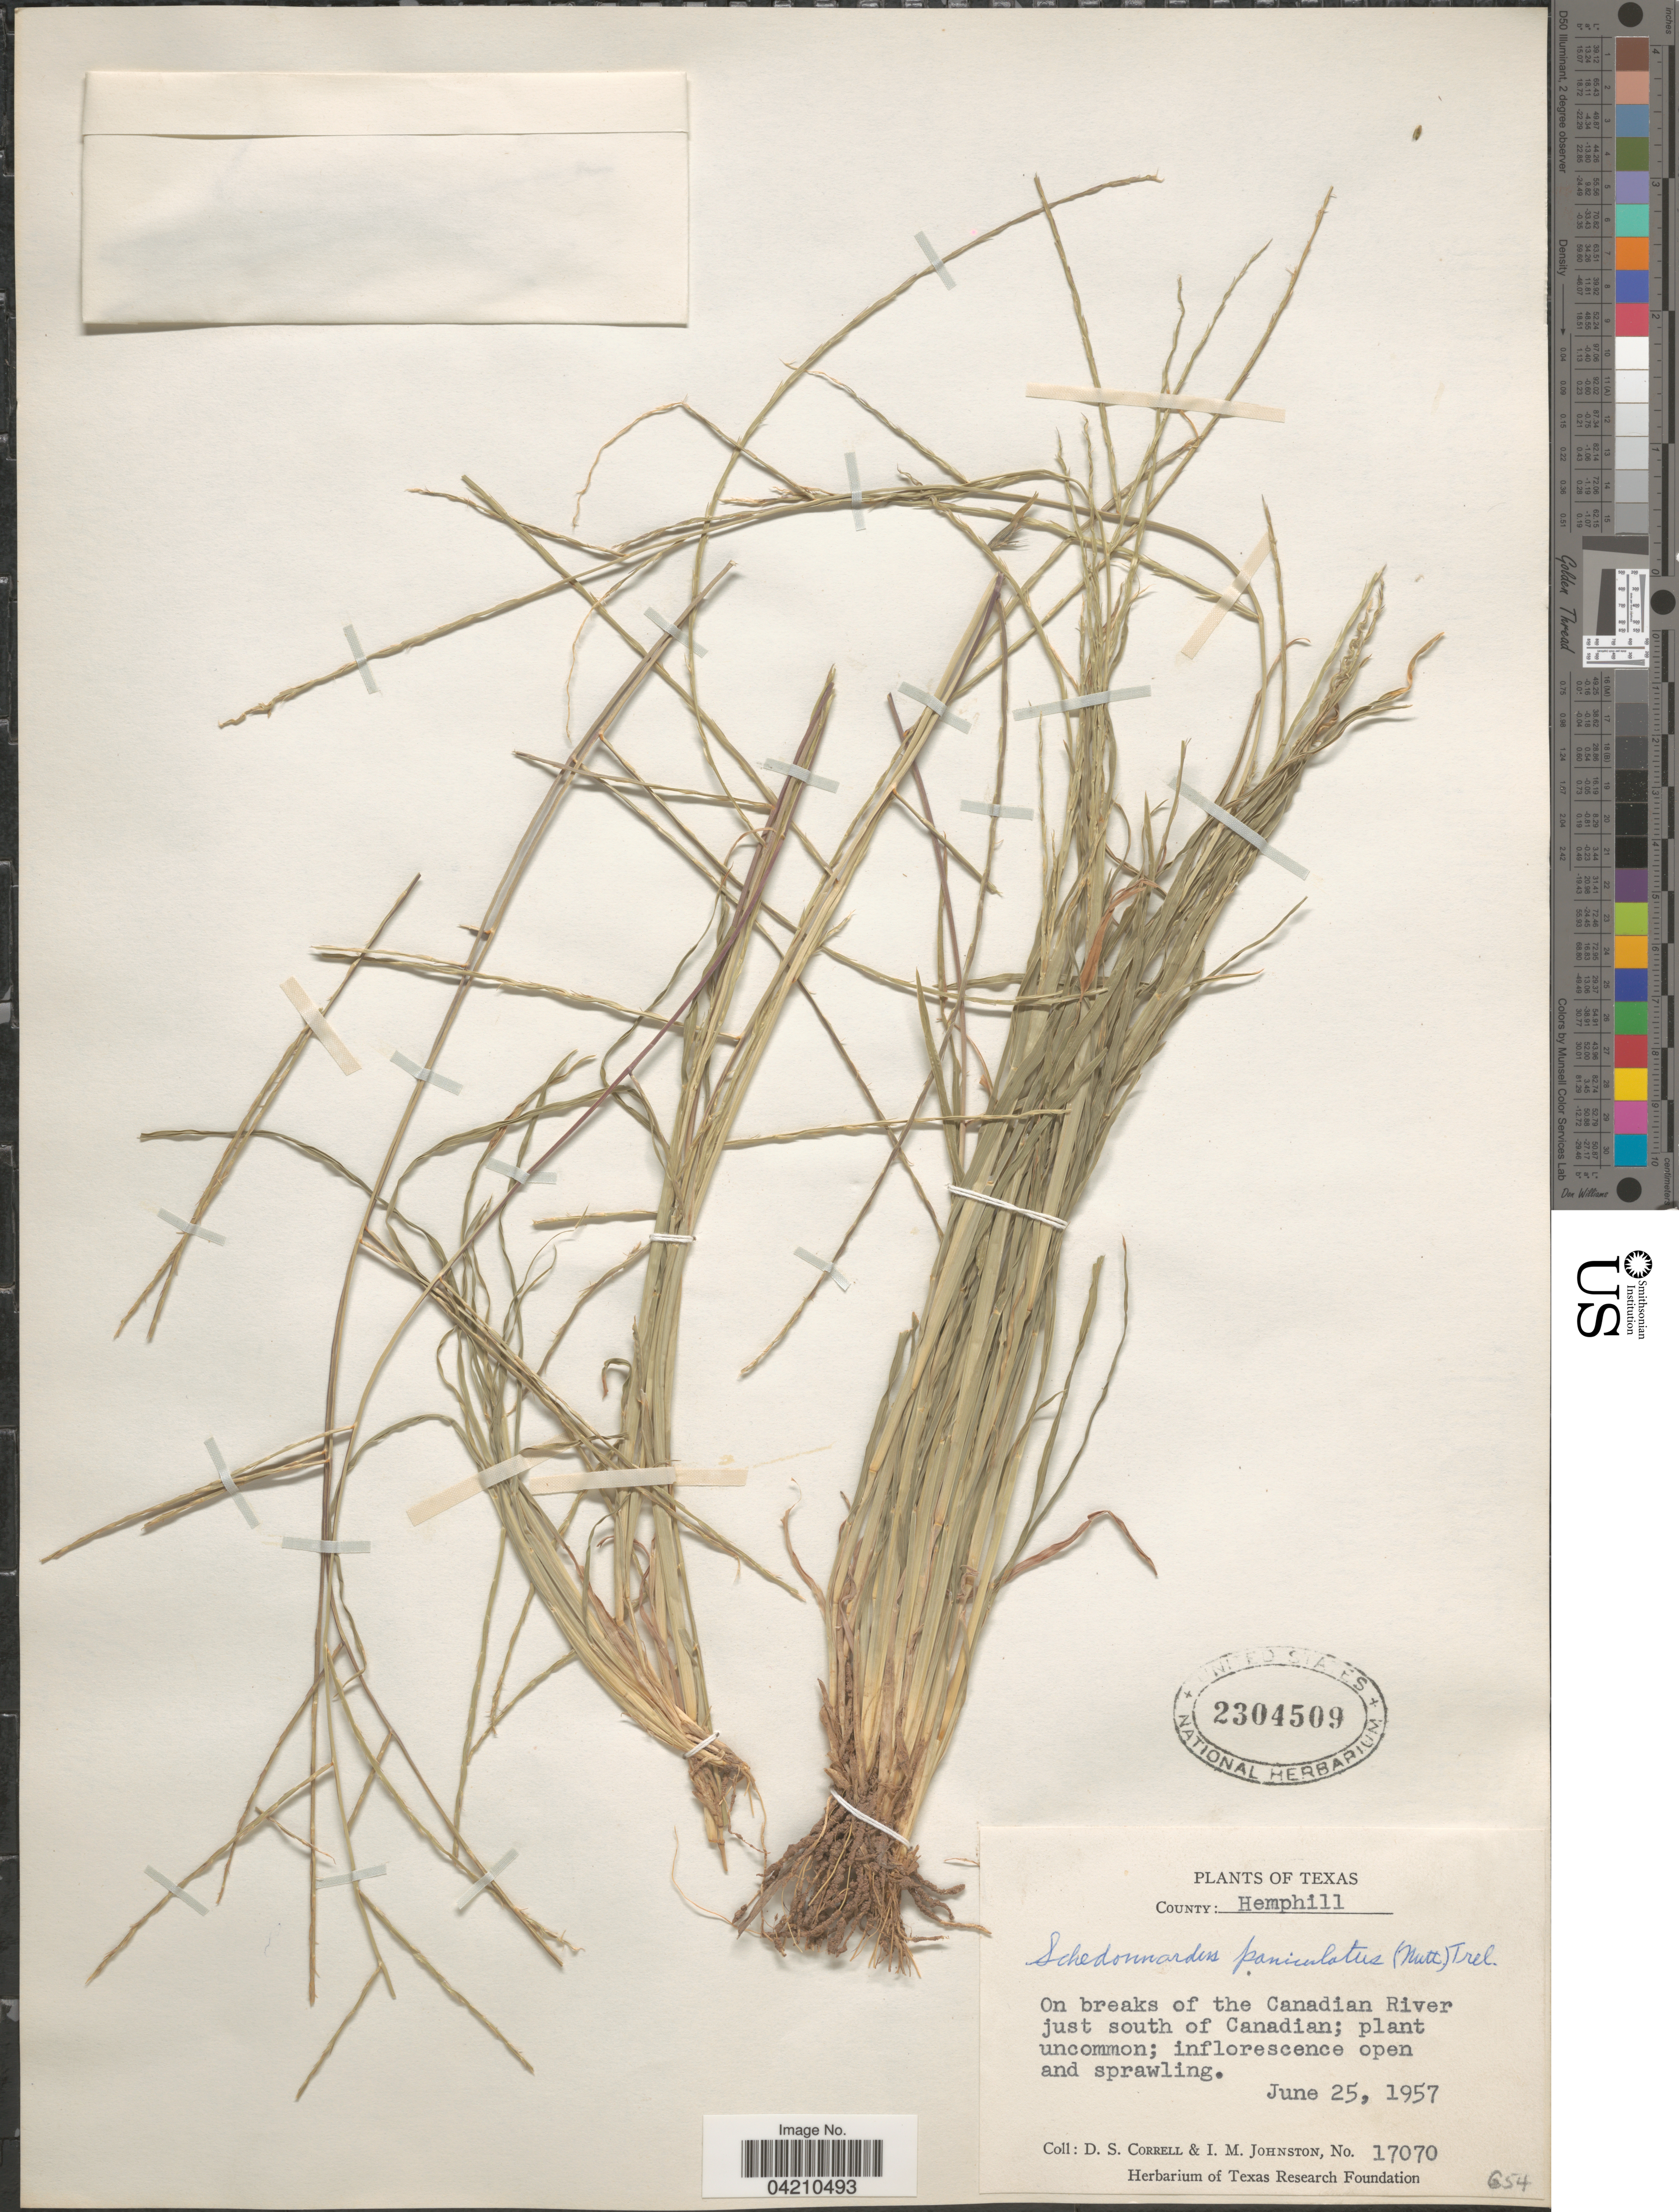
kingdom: Plantae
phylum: Tracheophyta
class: Liliopsida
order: Poales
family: Poaceae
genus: Muhlenbergia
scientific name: Muhlenbergia paniculata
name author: (Nutt.) Columbus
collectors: D. S. Correll & I.M. Johnston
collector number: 17070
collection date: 1957-06-25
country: United States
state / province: Texas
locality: County Hemphill. On breaks of the Canadian River just south of Canadian.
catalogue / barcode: US 2304509